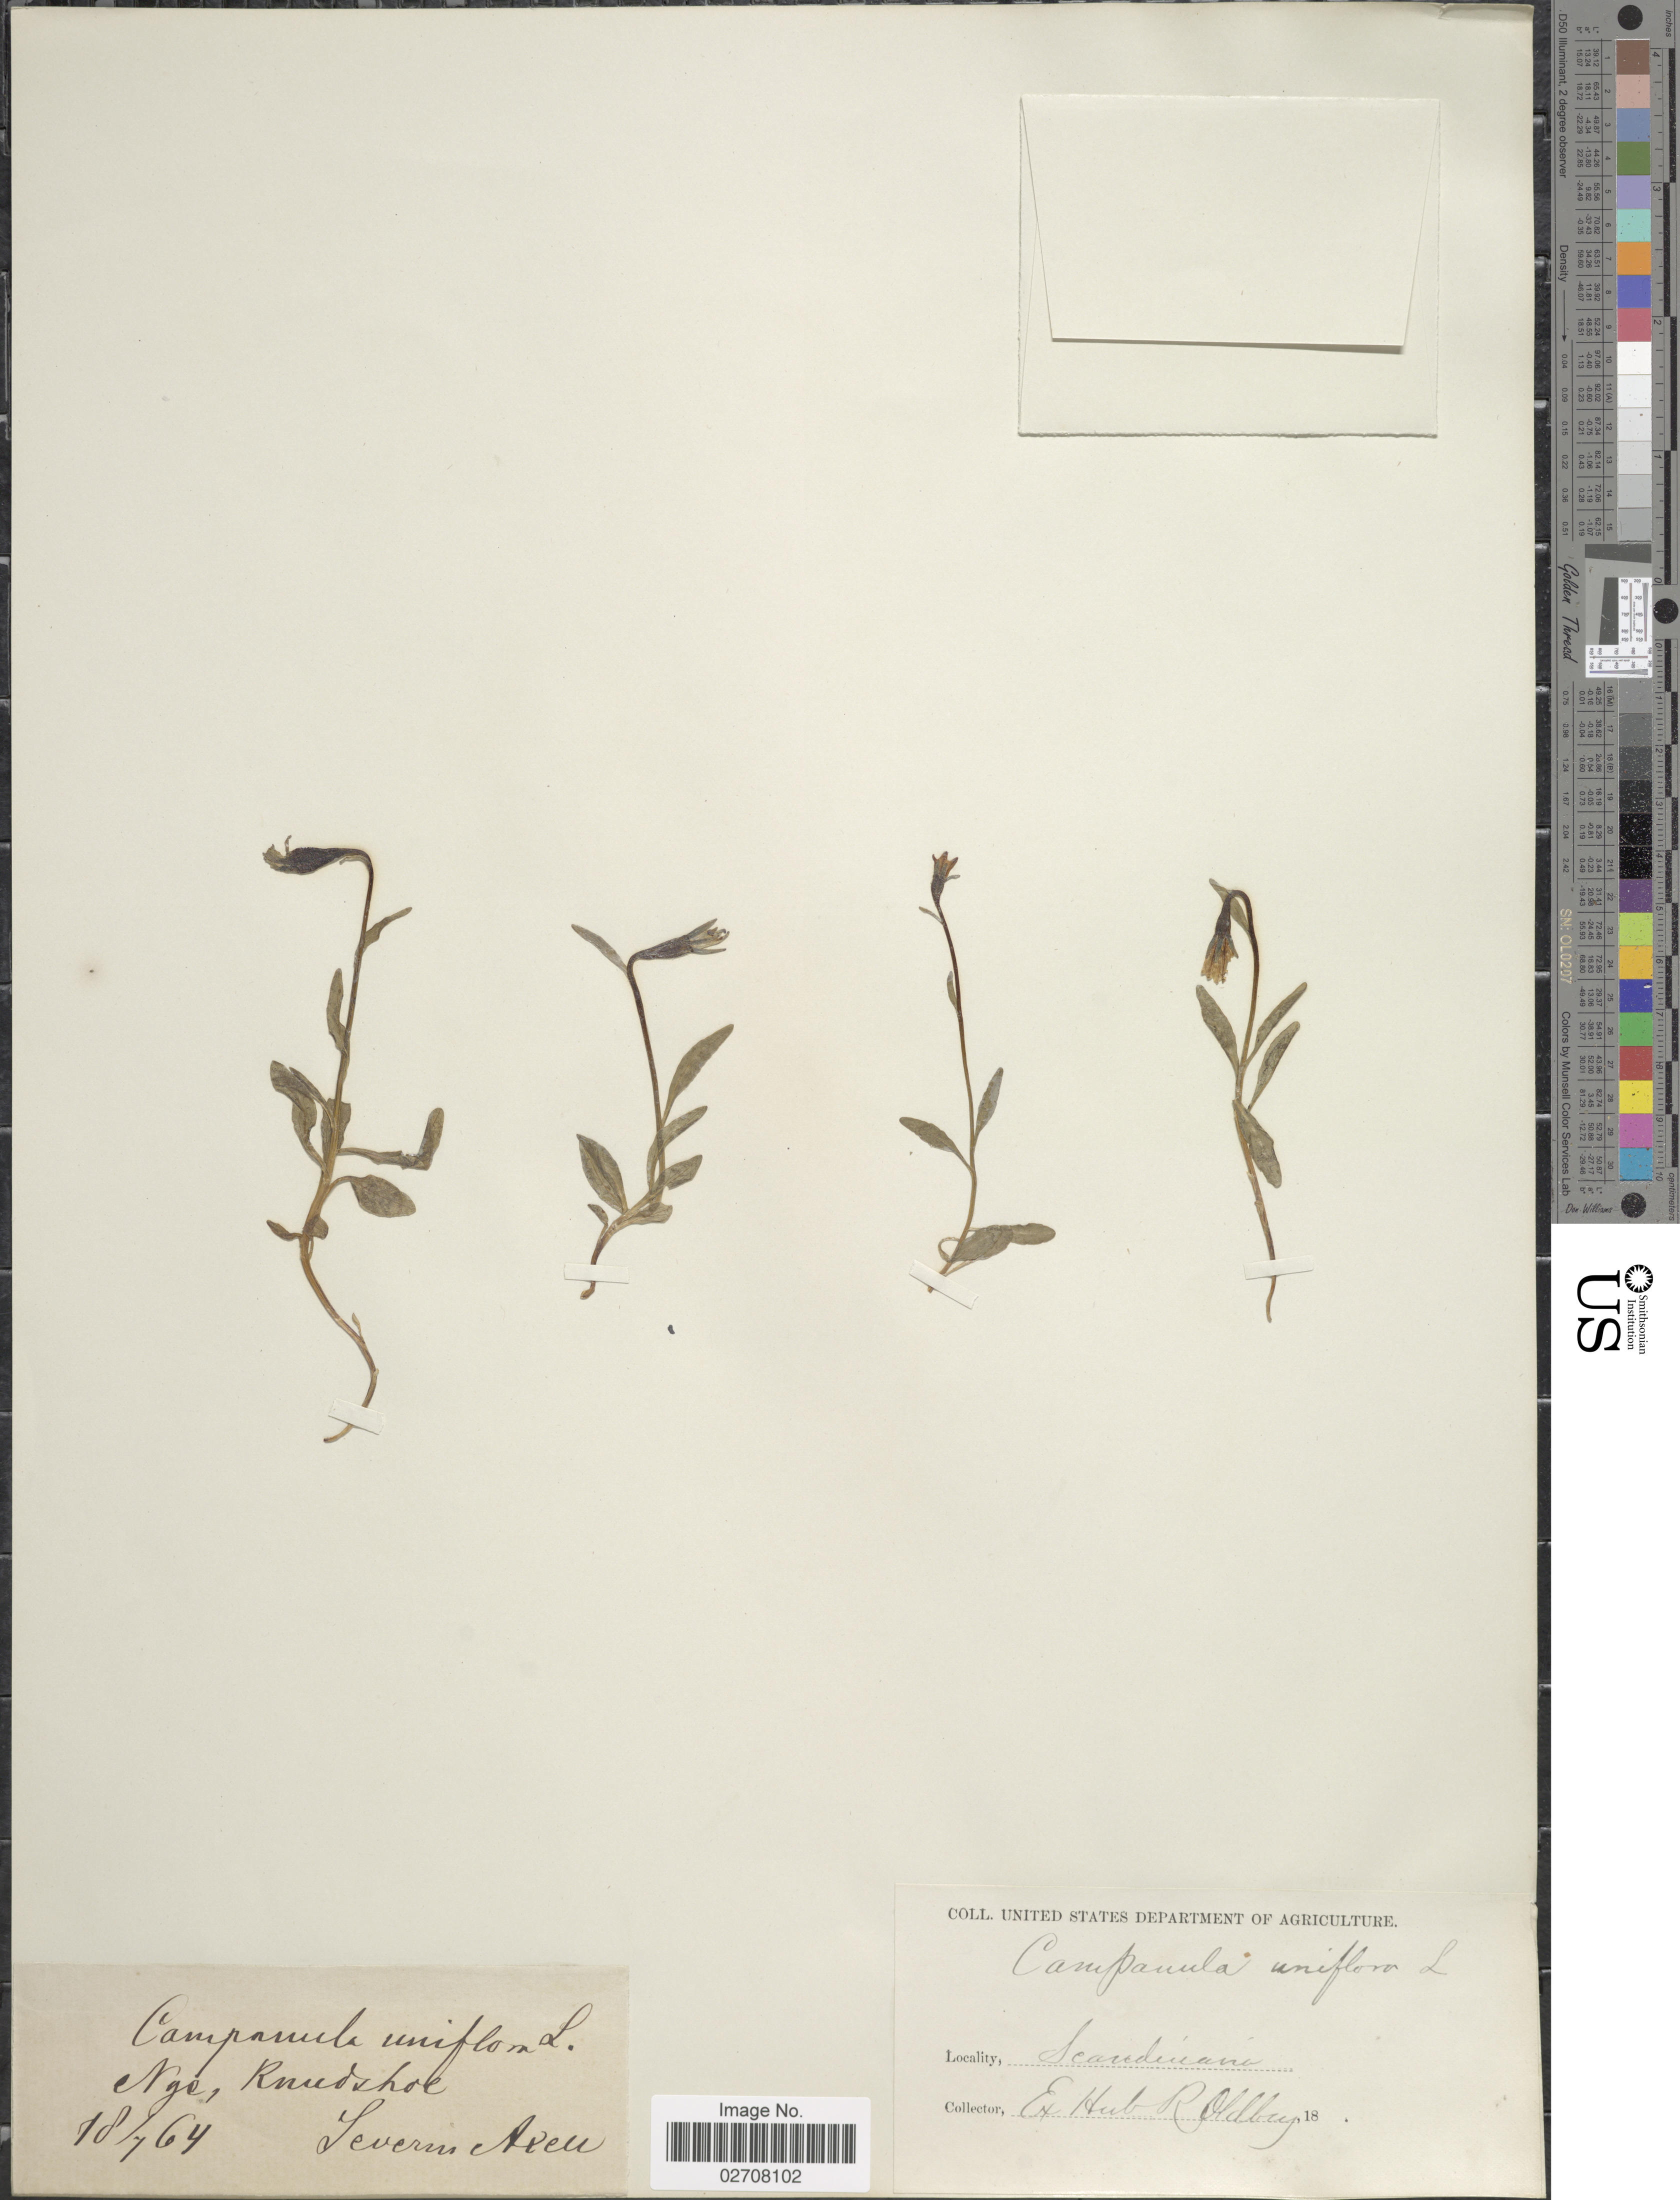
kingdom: Plantae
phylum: Tracheophyta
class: Magnoliopsida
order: Asterales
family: Campanulaceae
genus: Campanula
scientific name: Campanula uniflora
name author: L.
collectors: S. Axell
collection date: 1864-07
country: Norway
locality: Scandinavia. Nge, Knutshoe.